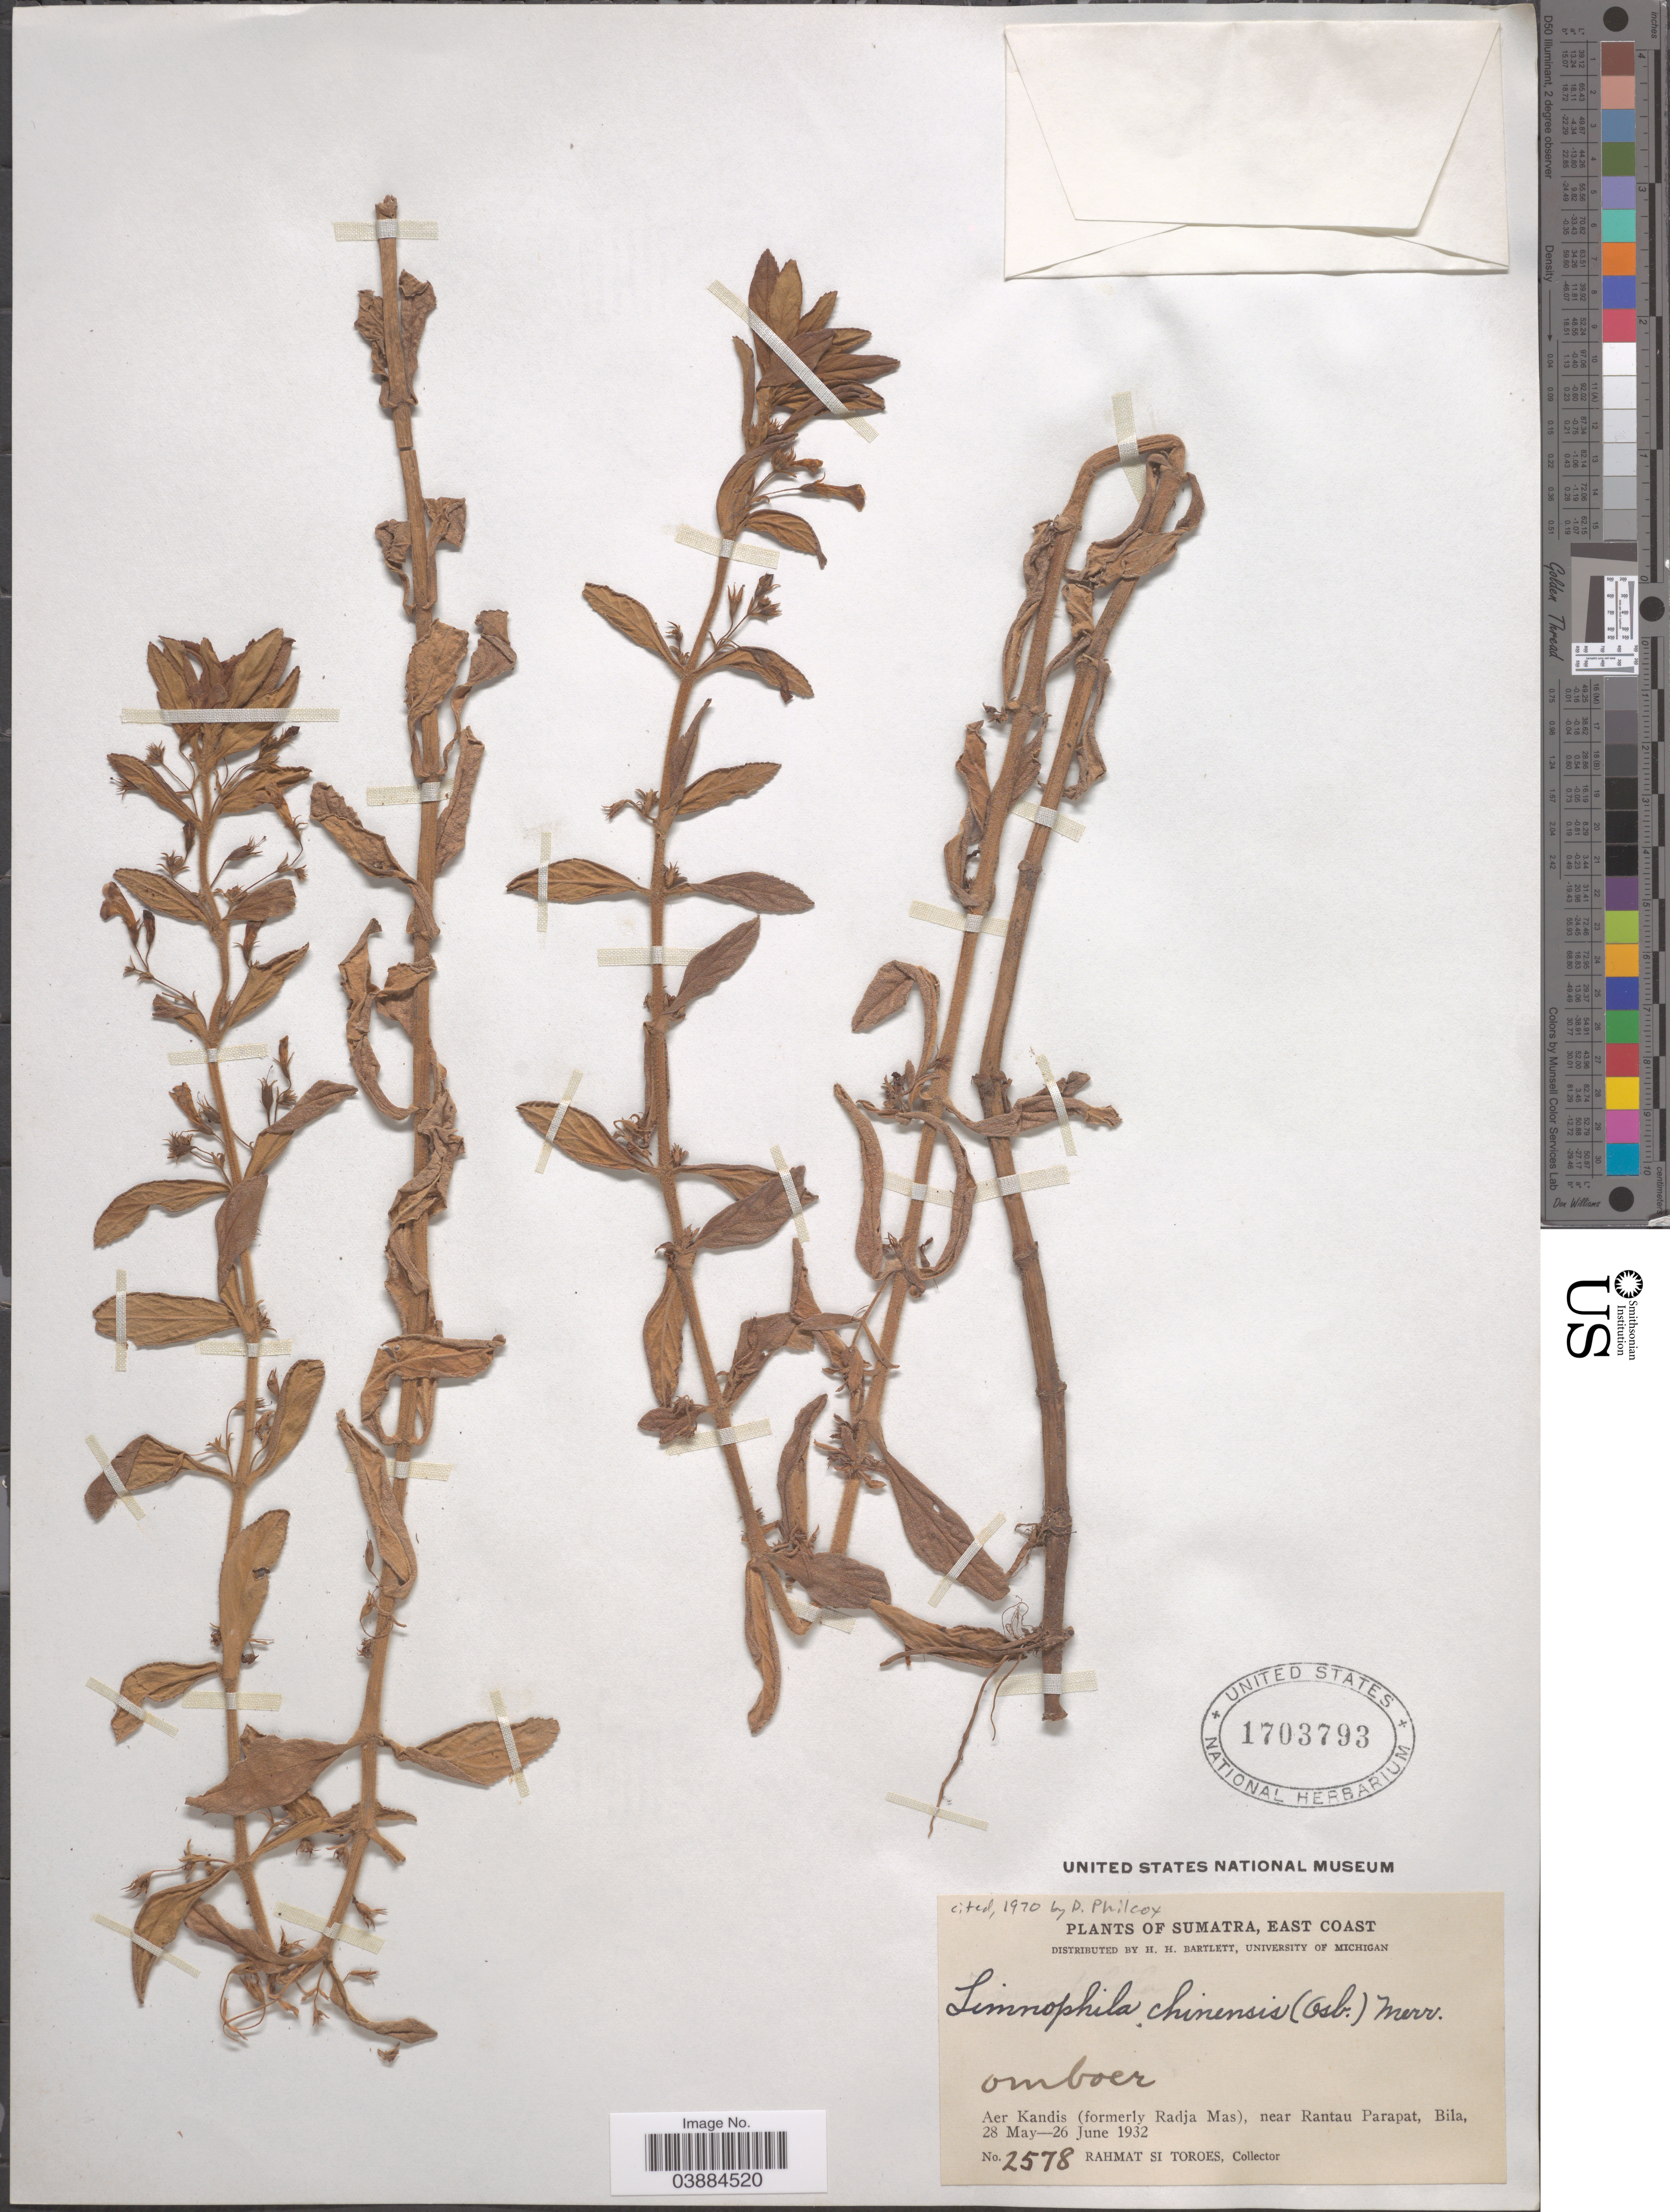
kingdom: Plantae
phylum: Tracheophyta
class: Magnoliopsida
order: Lamiales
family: Plantaginaceae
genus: Limnophila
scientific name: Limnophila chinensis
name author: (Osbeck) Merr.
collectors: Rahmat Si Boeea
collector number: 2578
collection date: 1932-05-28/1932-06-26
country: Indonesia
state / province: Sumatra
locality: East Coast. Aer Kandis (formerly Radja Mas), near Rantau Parapat, Bila.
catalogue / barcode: US 1703793